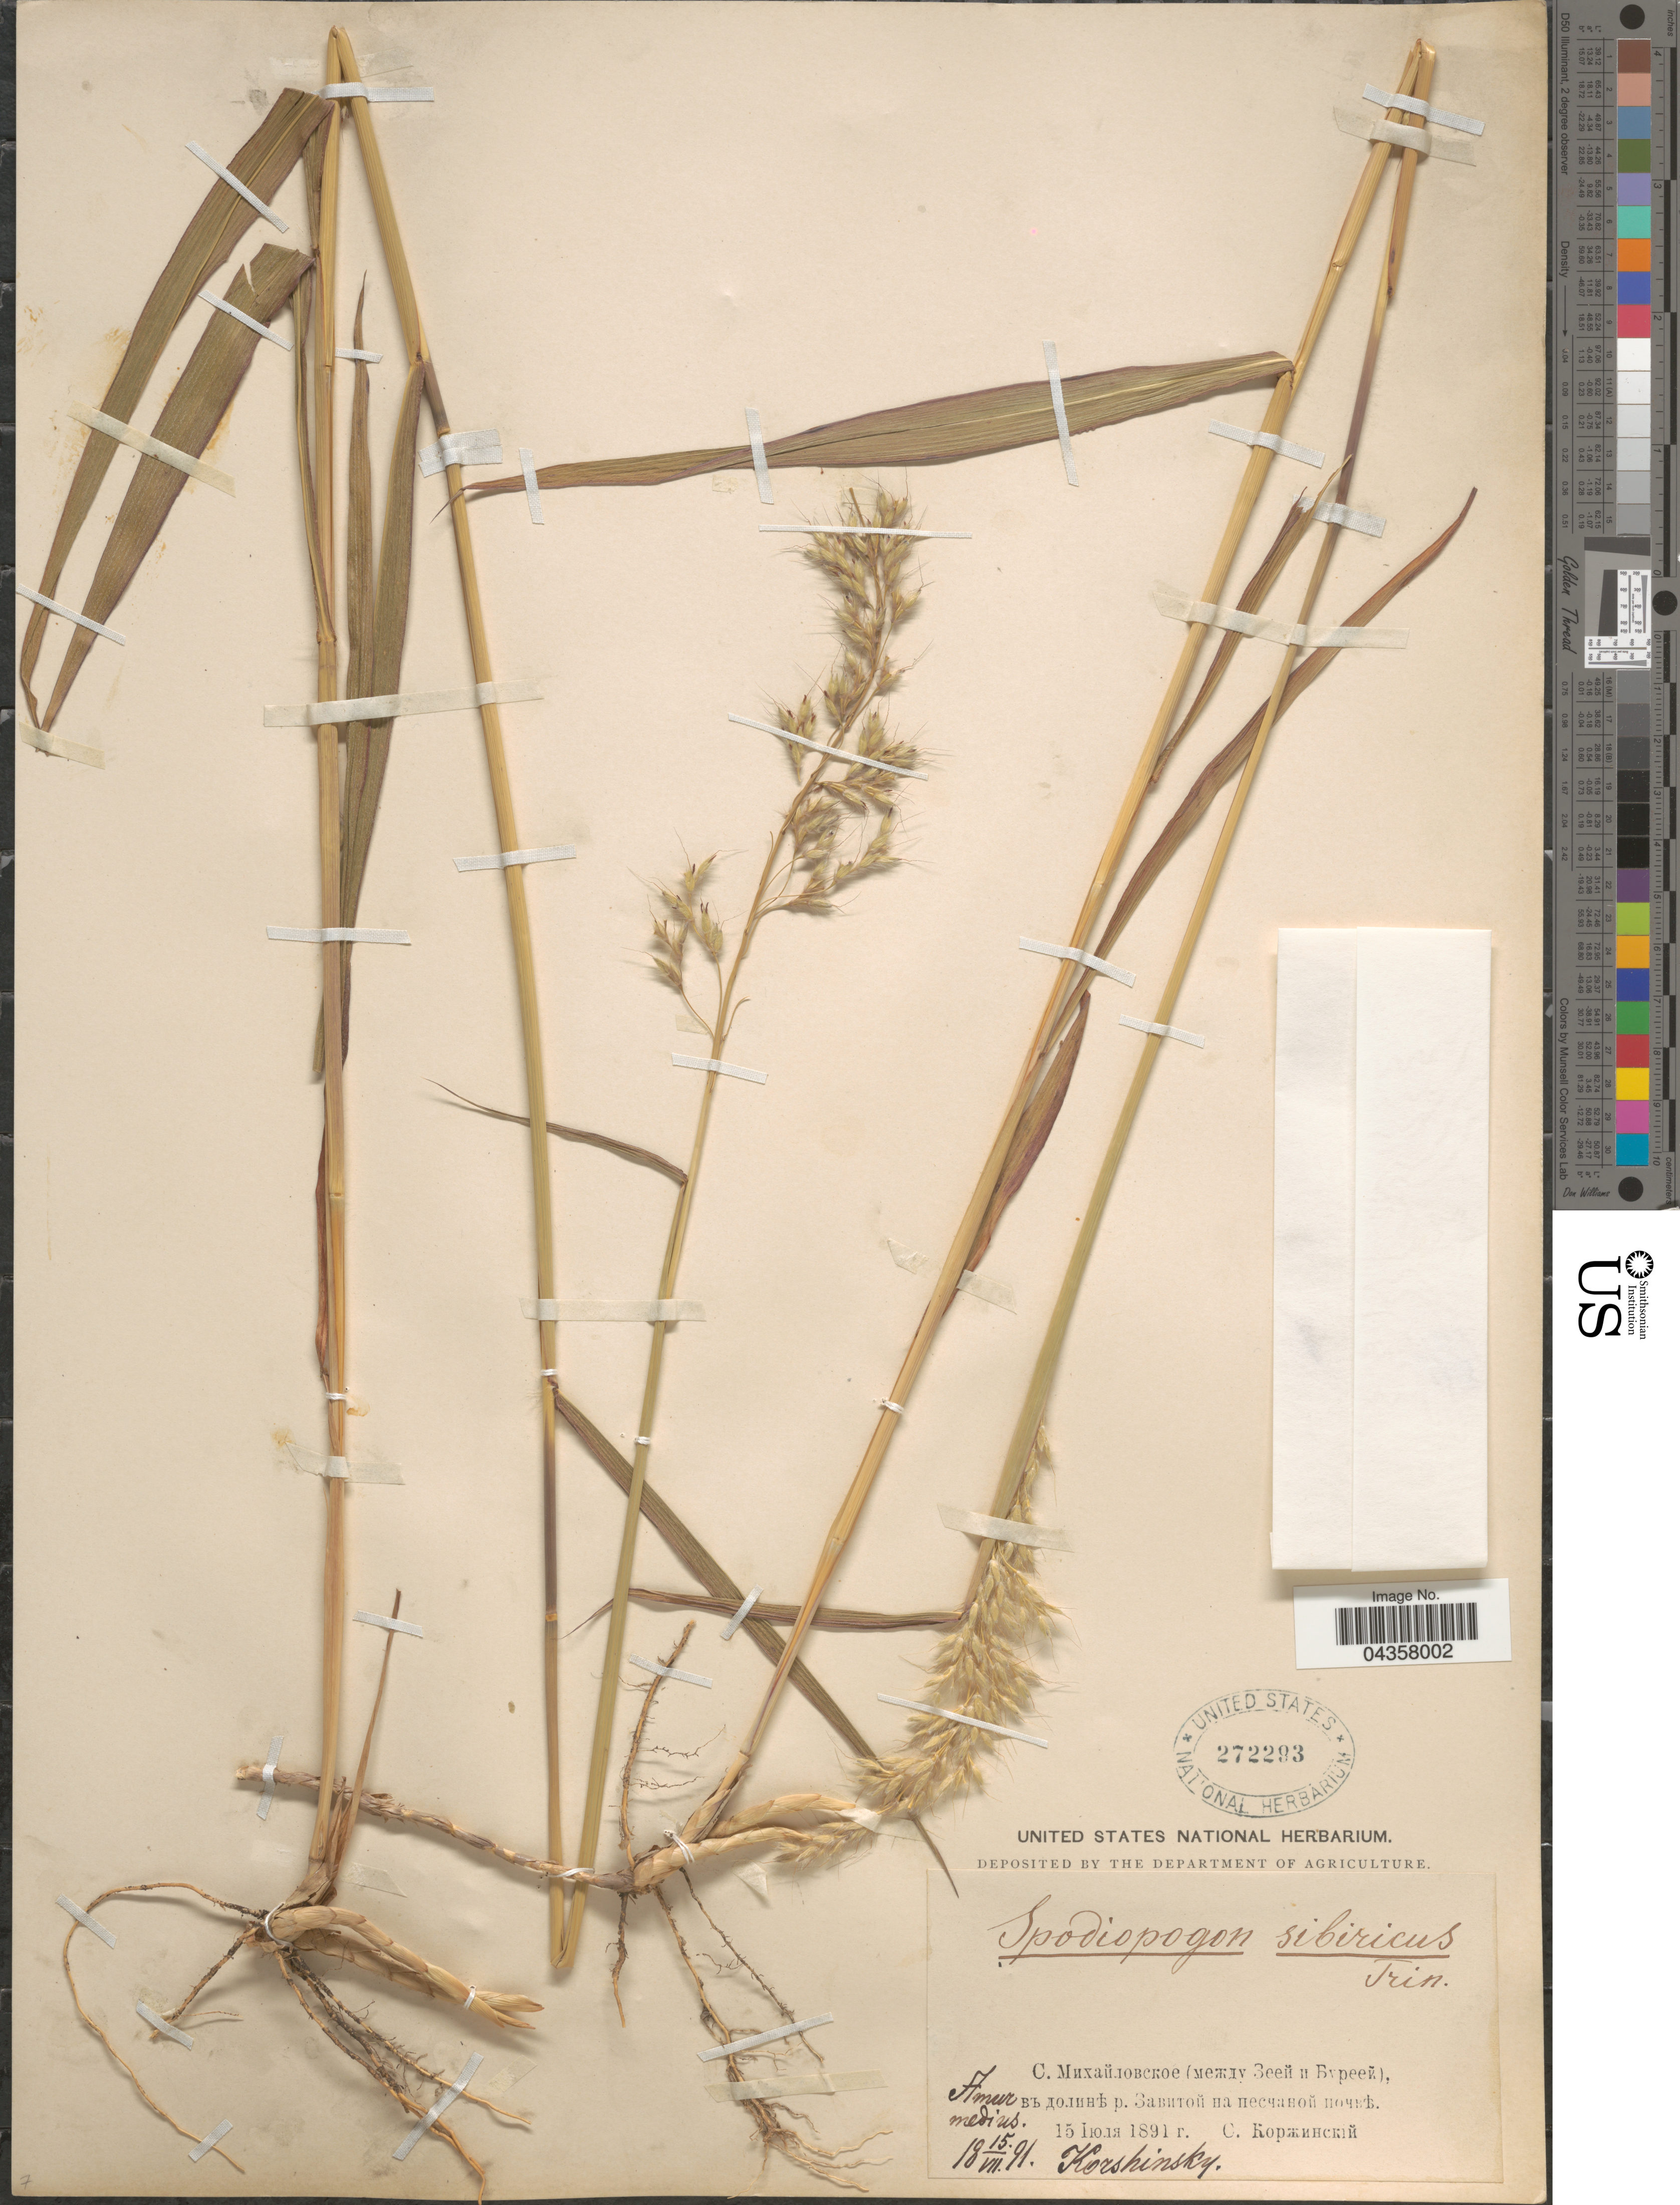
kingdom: Plantae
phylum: Tracheophyta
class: Liliopsida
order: Poales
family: Poaceae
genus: Spodiopogon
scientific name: Spodiopogon sibiricus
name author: Trin.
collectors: Korshinsky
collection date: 1891-07-15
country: Russian Federation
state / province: Amur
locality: Amur medius. Village Mikhaylovka ( between Zeya and Bureya)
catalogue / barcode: US 272293